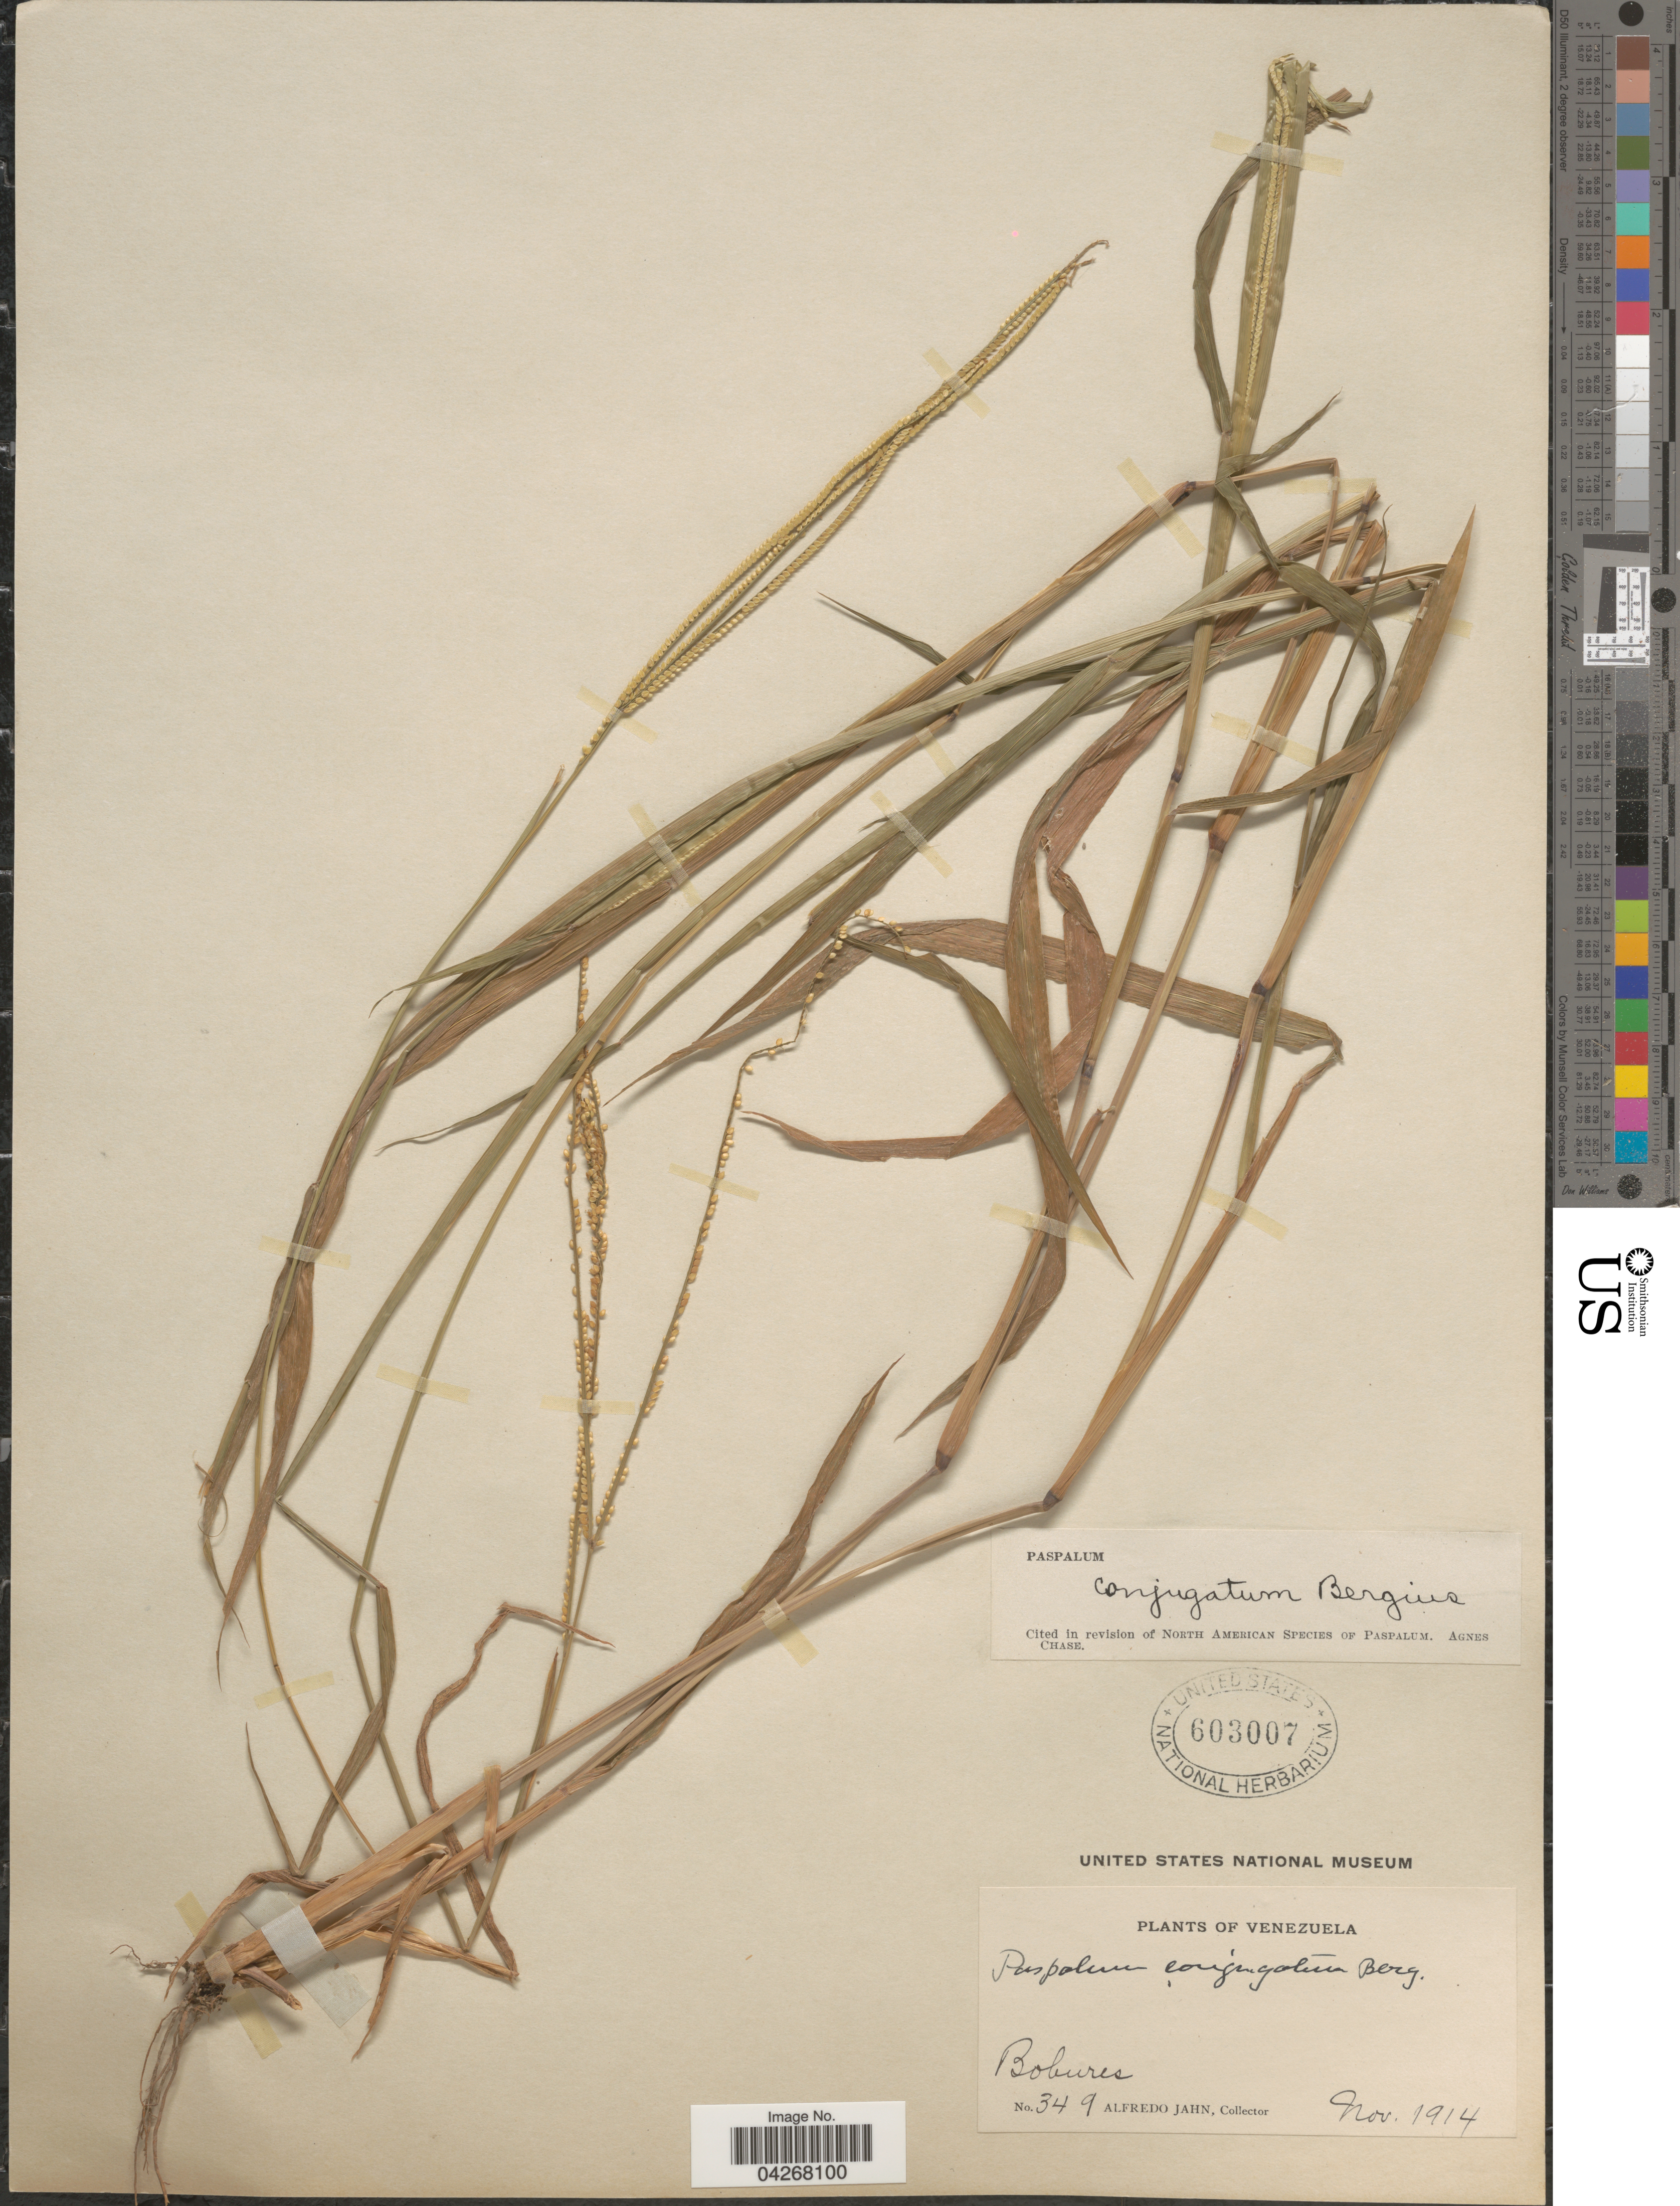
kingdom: Plantae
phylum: Tracheophyta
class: Liliopsida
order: Poales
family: Poaceae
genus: Paspalum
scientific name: Paspalum conjugatum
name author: P.J. Bergius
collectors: A. Jahn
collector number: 349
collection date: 1914-11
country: Venezuela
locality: Bobures.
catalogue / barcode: US 603007